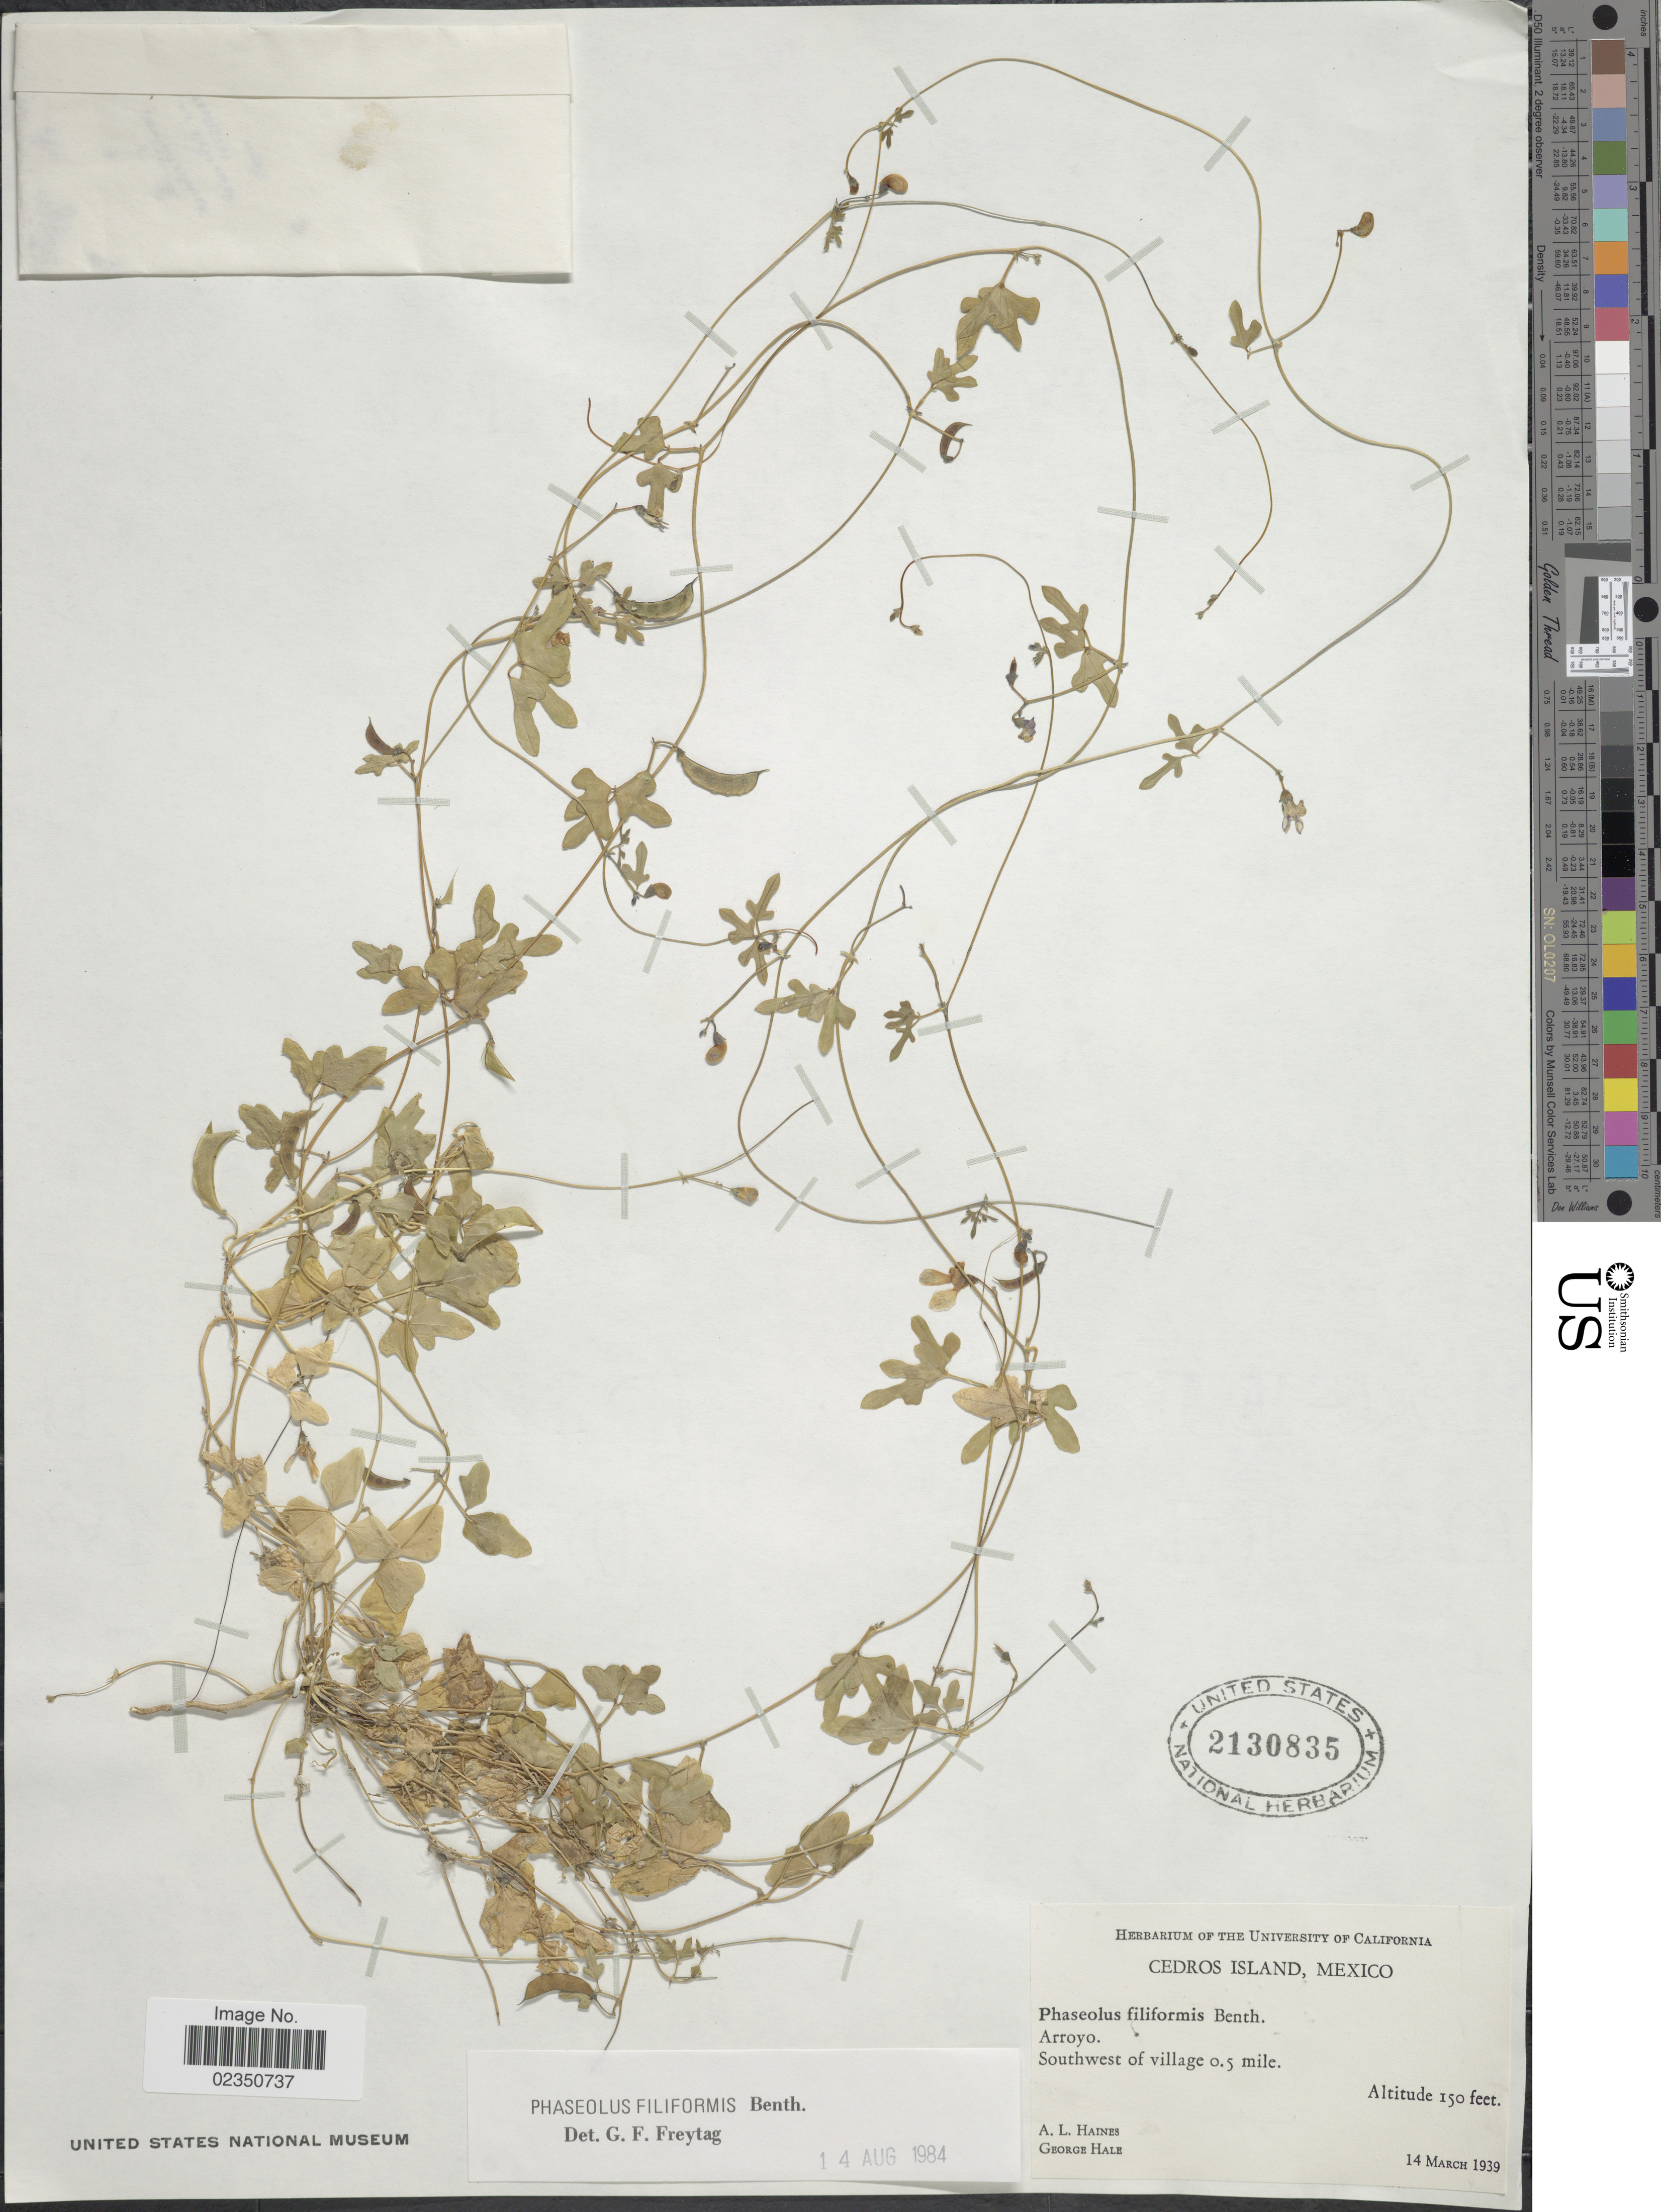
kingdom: Plantae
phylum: Tracheophyta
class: Magnoliopsida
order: Fabales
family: Fabaceae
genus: Phaseolus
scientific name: Phaseolus filiformis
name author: Benth.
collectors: A. L. Haines & G. Hale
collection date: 1939-03-14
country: Mexico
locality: Cedros Islands, Arroyo, Southwest of village 0.5 mile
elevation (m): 46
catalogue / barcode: US 2130835